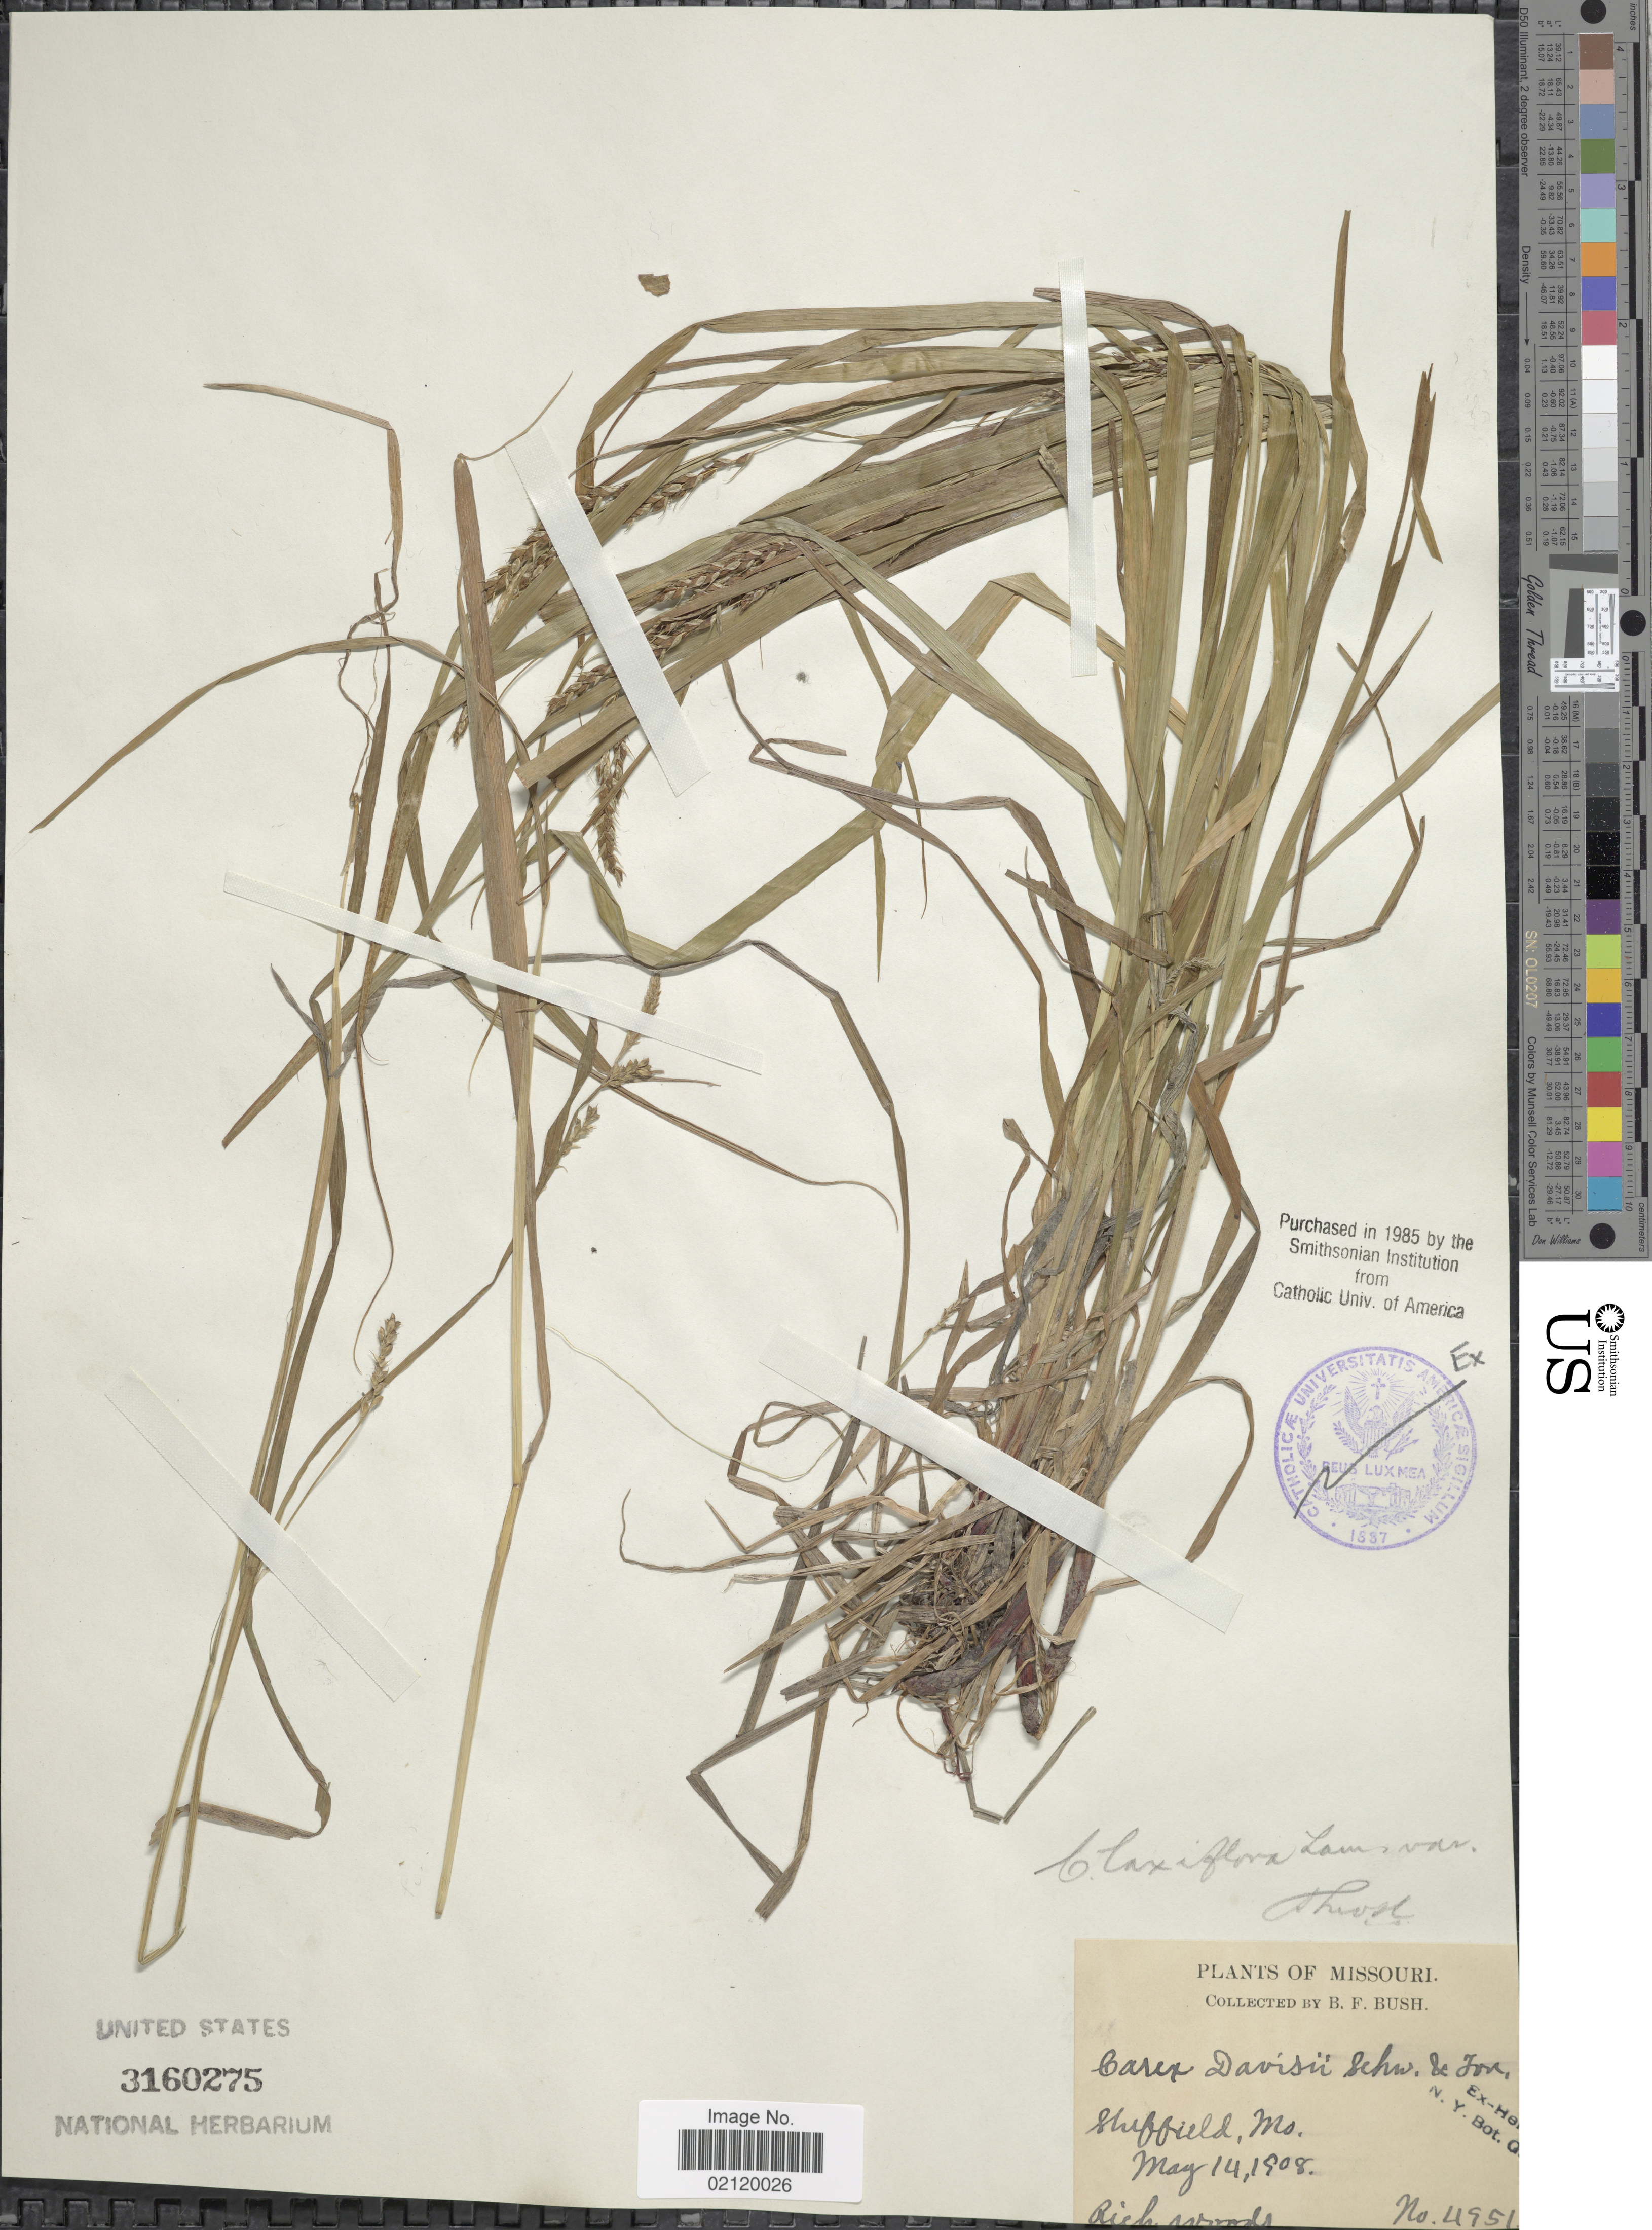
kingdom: Plantae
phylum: Tracheophyta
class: Liliopsida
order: Poales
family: Cyperaceae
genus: Carex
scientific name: Carex laxiflora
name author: Lam.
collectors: B. F. Bush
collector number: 4951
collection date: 1908-05-14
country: United States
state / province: Missouri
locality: Sheffield, Mo.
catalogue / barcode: US 3160275